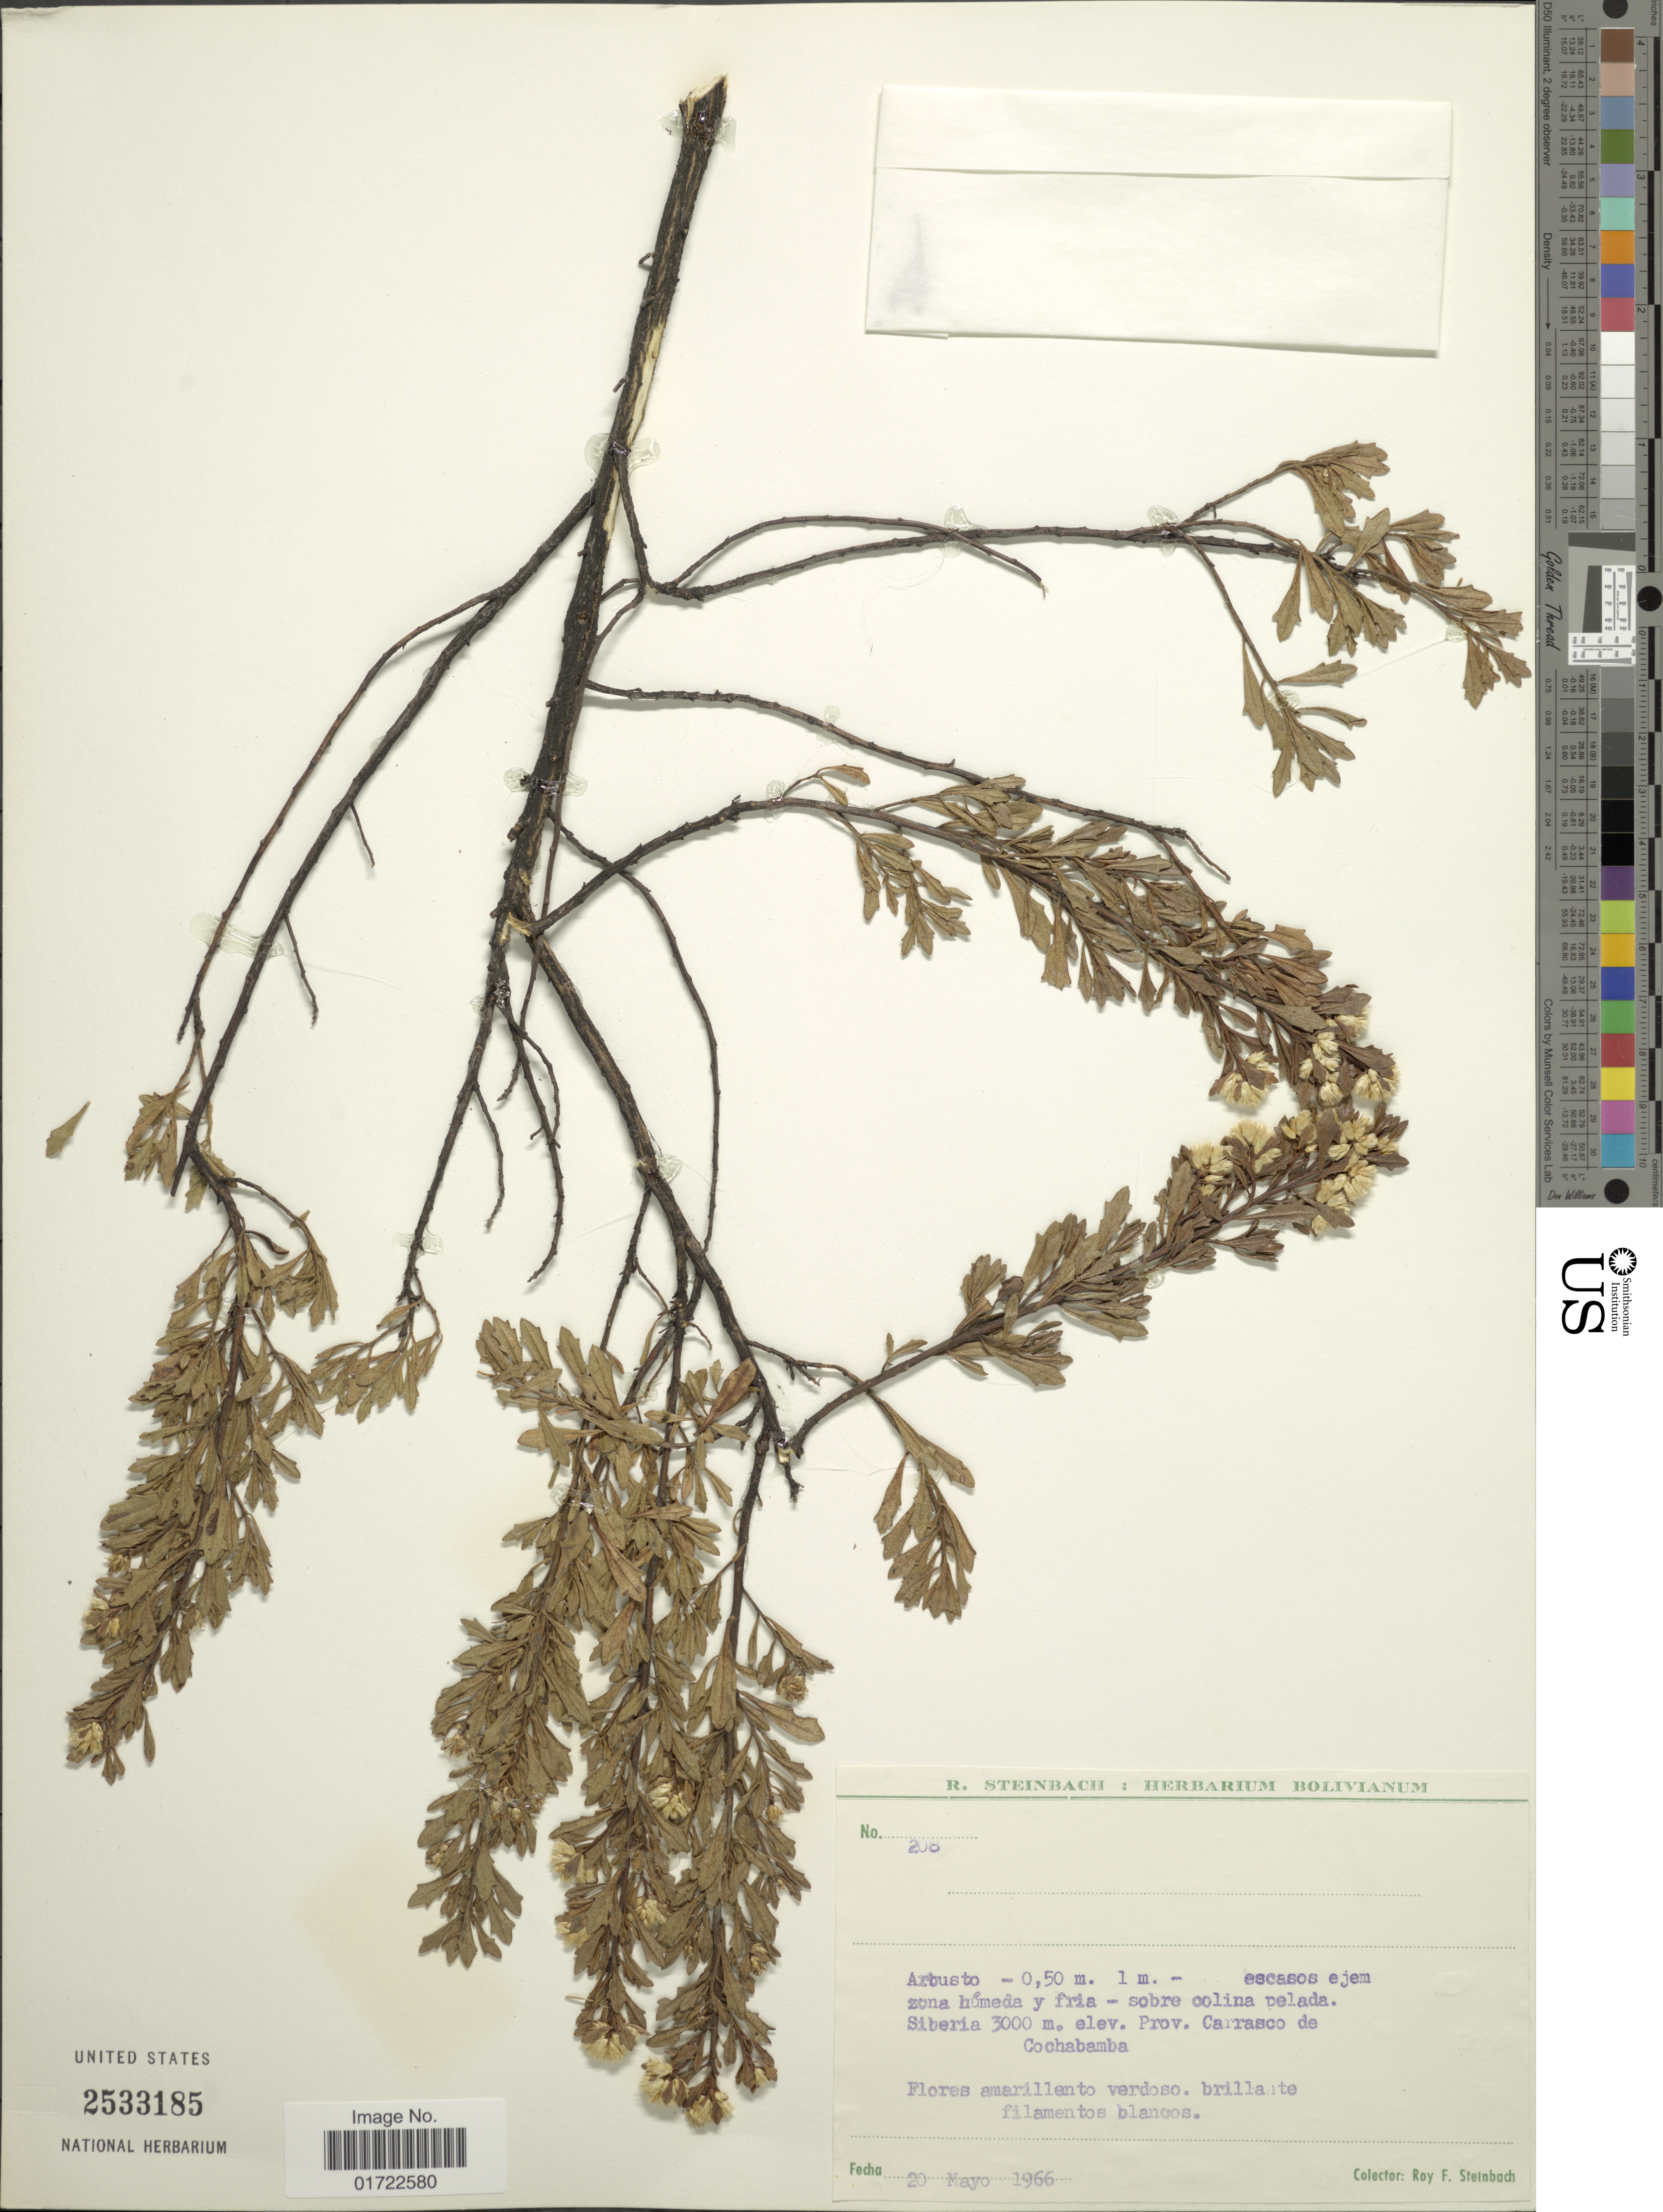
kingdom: Plantae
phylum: Tracheophyta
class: Magnoliopsida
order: Asterales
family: Asteraceae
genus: Baccharis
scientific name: Baccharis heterophylla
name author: Kunth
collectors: R. F. Steinbach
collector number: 208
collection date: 1966-05-20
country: Bolivia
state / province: Cochabamba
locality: Prov. Carrasco de Cochabamba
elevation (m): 3000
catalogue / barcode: US 2533185